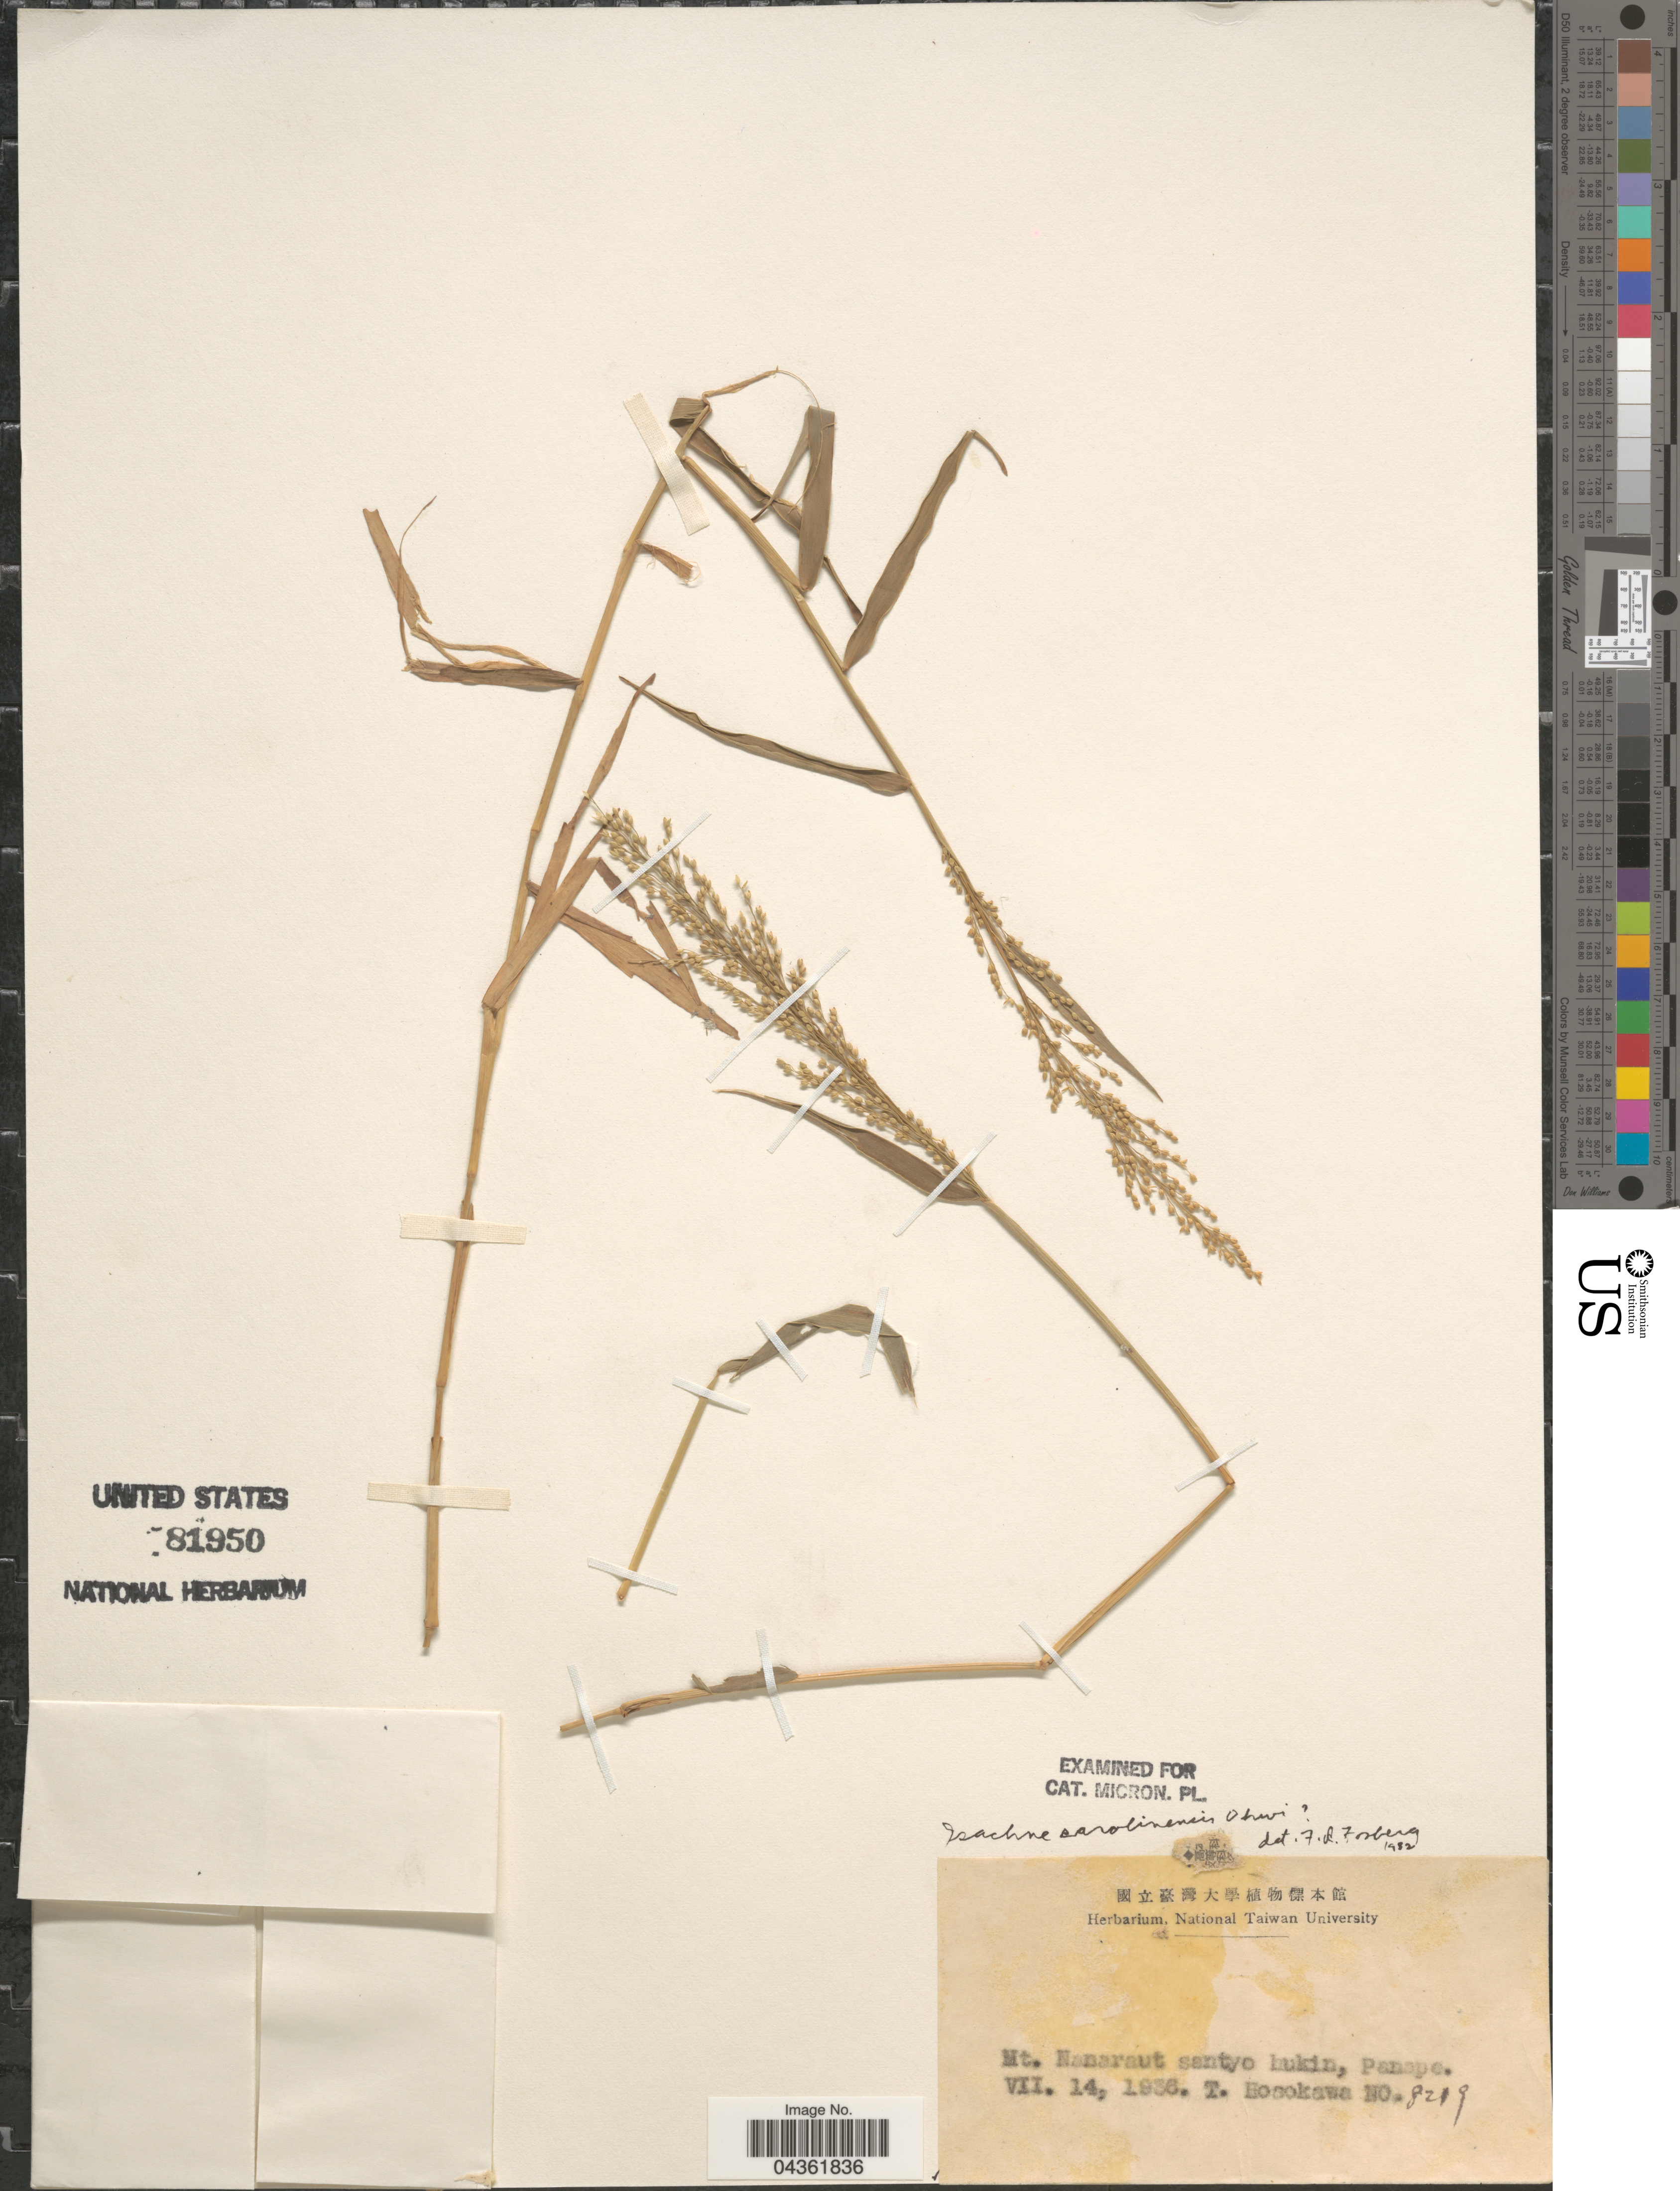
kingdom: Plantae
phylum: Tracheophyta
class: Liliopsida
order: Poales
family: Poaceae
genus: Isachne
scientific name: Isachne carolinensis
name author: Ohwi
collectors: T. Hosokawa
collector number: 3219*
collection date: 1936-07-14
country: Micronesia, Federated States of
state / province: Pohnpei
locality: Mt. Nanaraut santyo Lukin [interpreted], Panape.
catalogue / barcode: US 81950